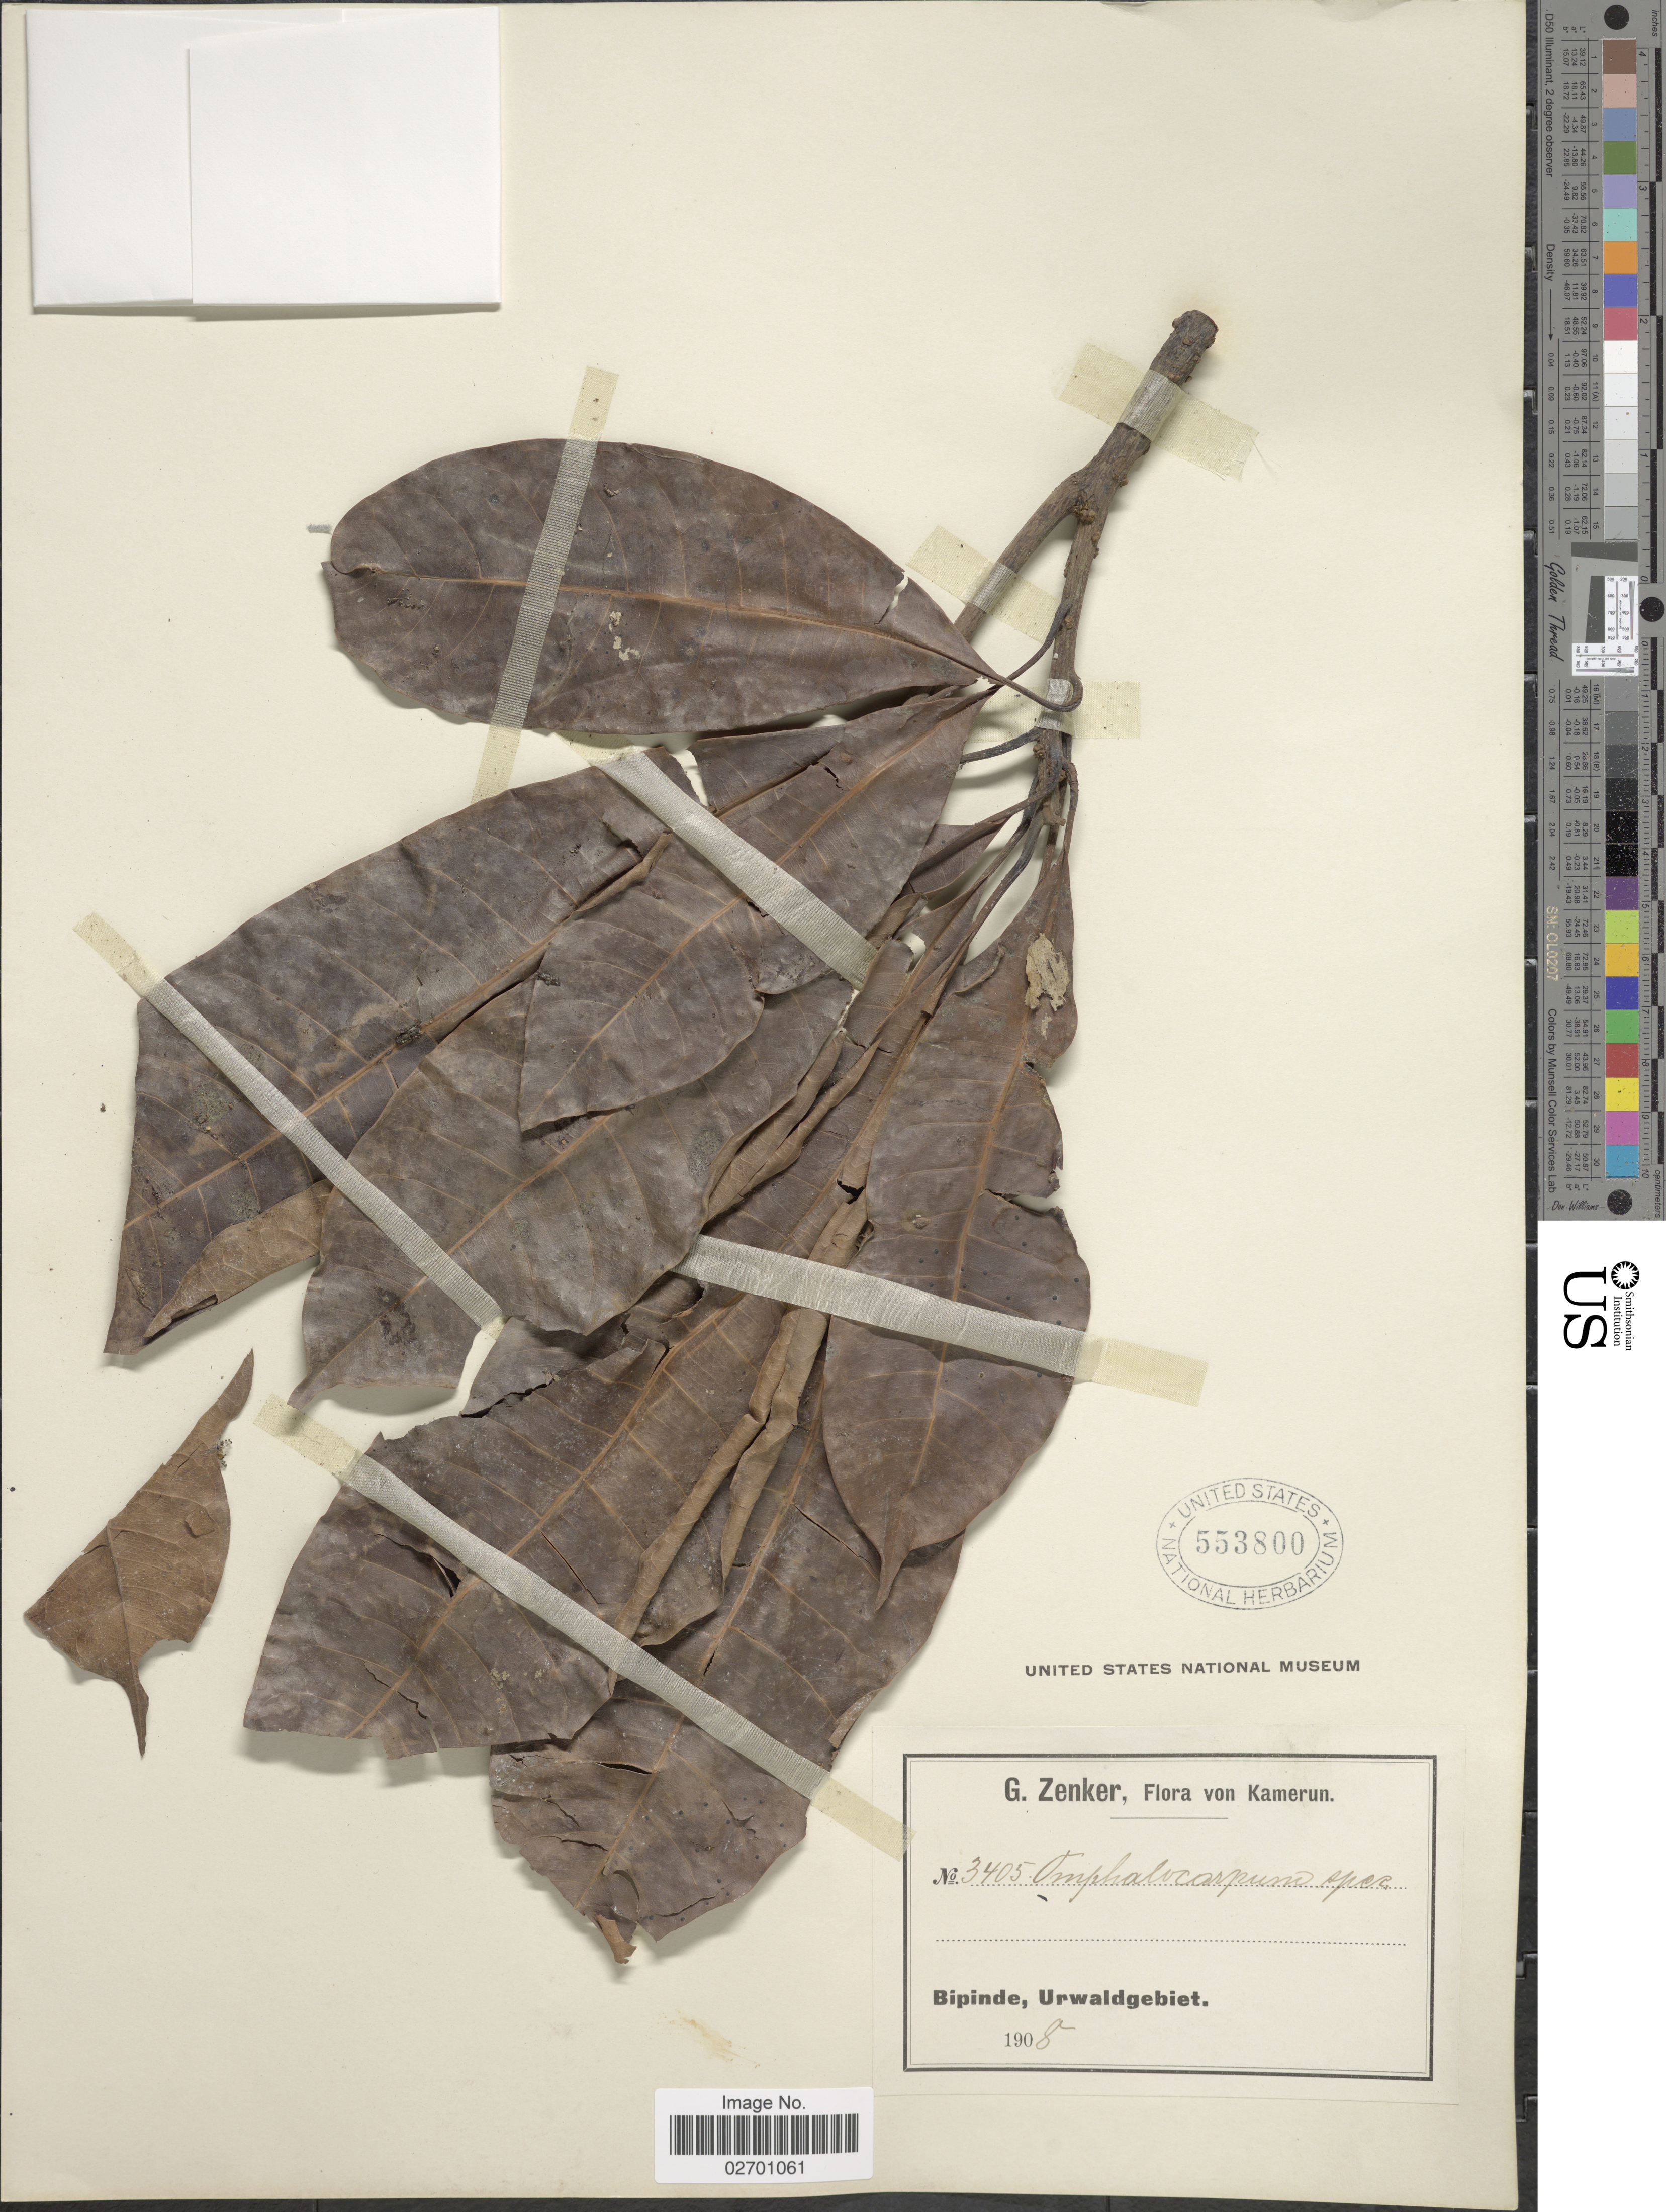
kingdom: Plantae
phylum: Tracheophyta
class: Magnoliopsida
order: Ericales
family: Sapotaceae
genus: Omphalocarpum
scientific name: Omphalocarpum sp.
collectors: G. A. Zenker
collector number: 3405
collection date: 1908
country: Cameroon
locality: Bipinde, Urwaldgebiet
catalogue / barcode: US 553800